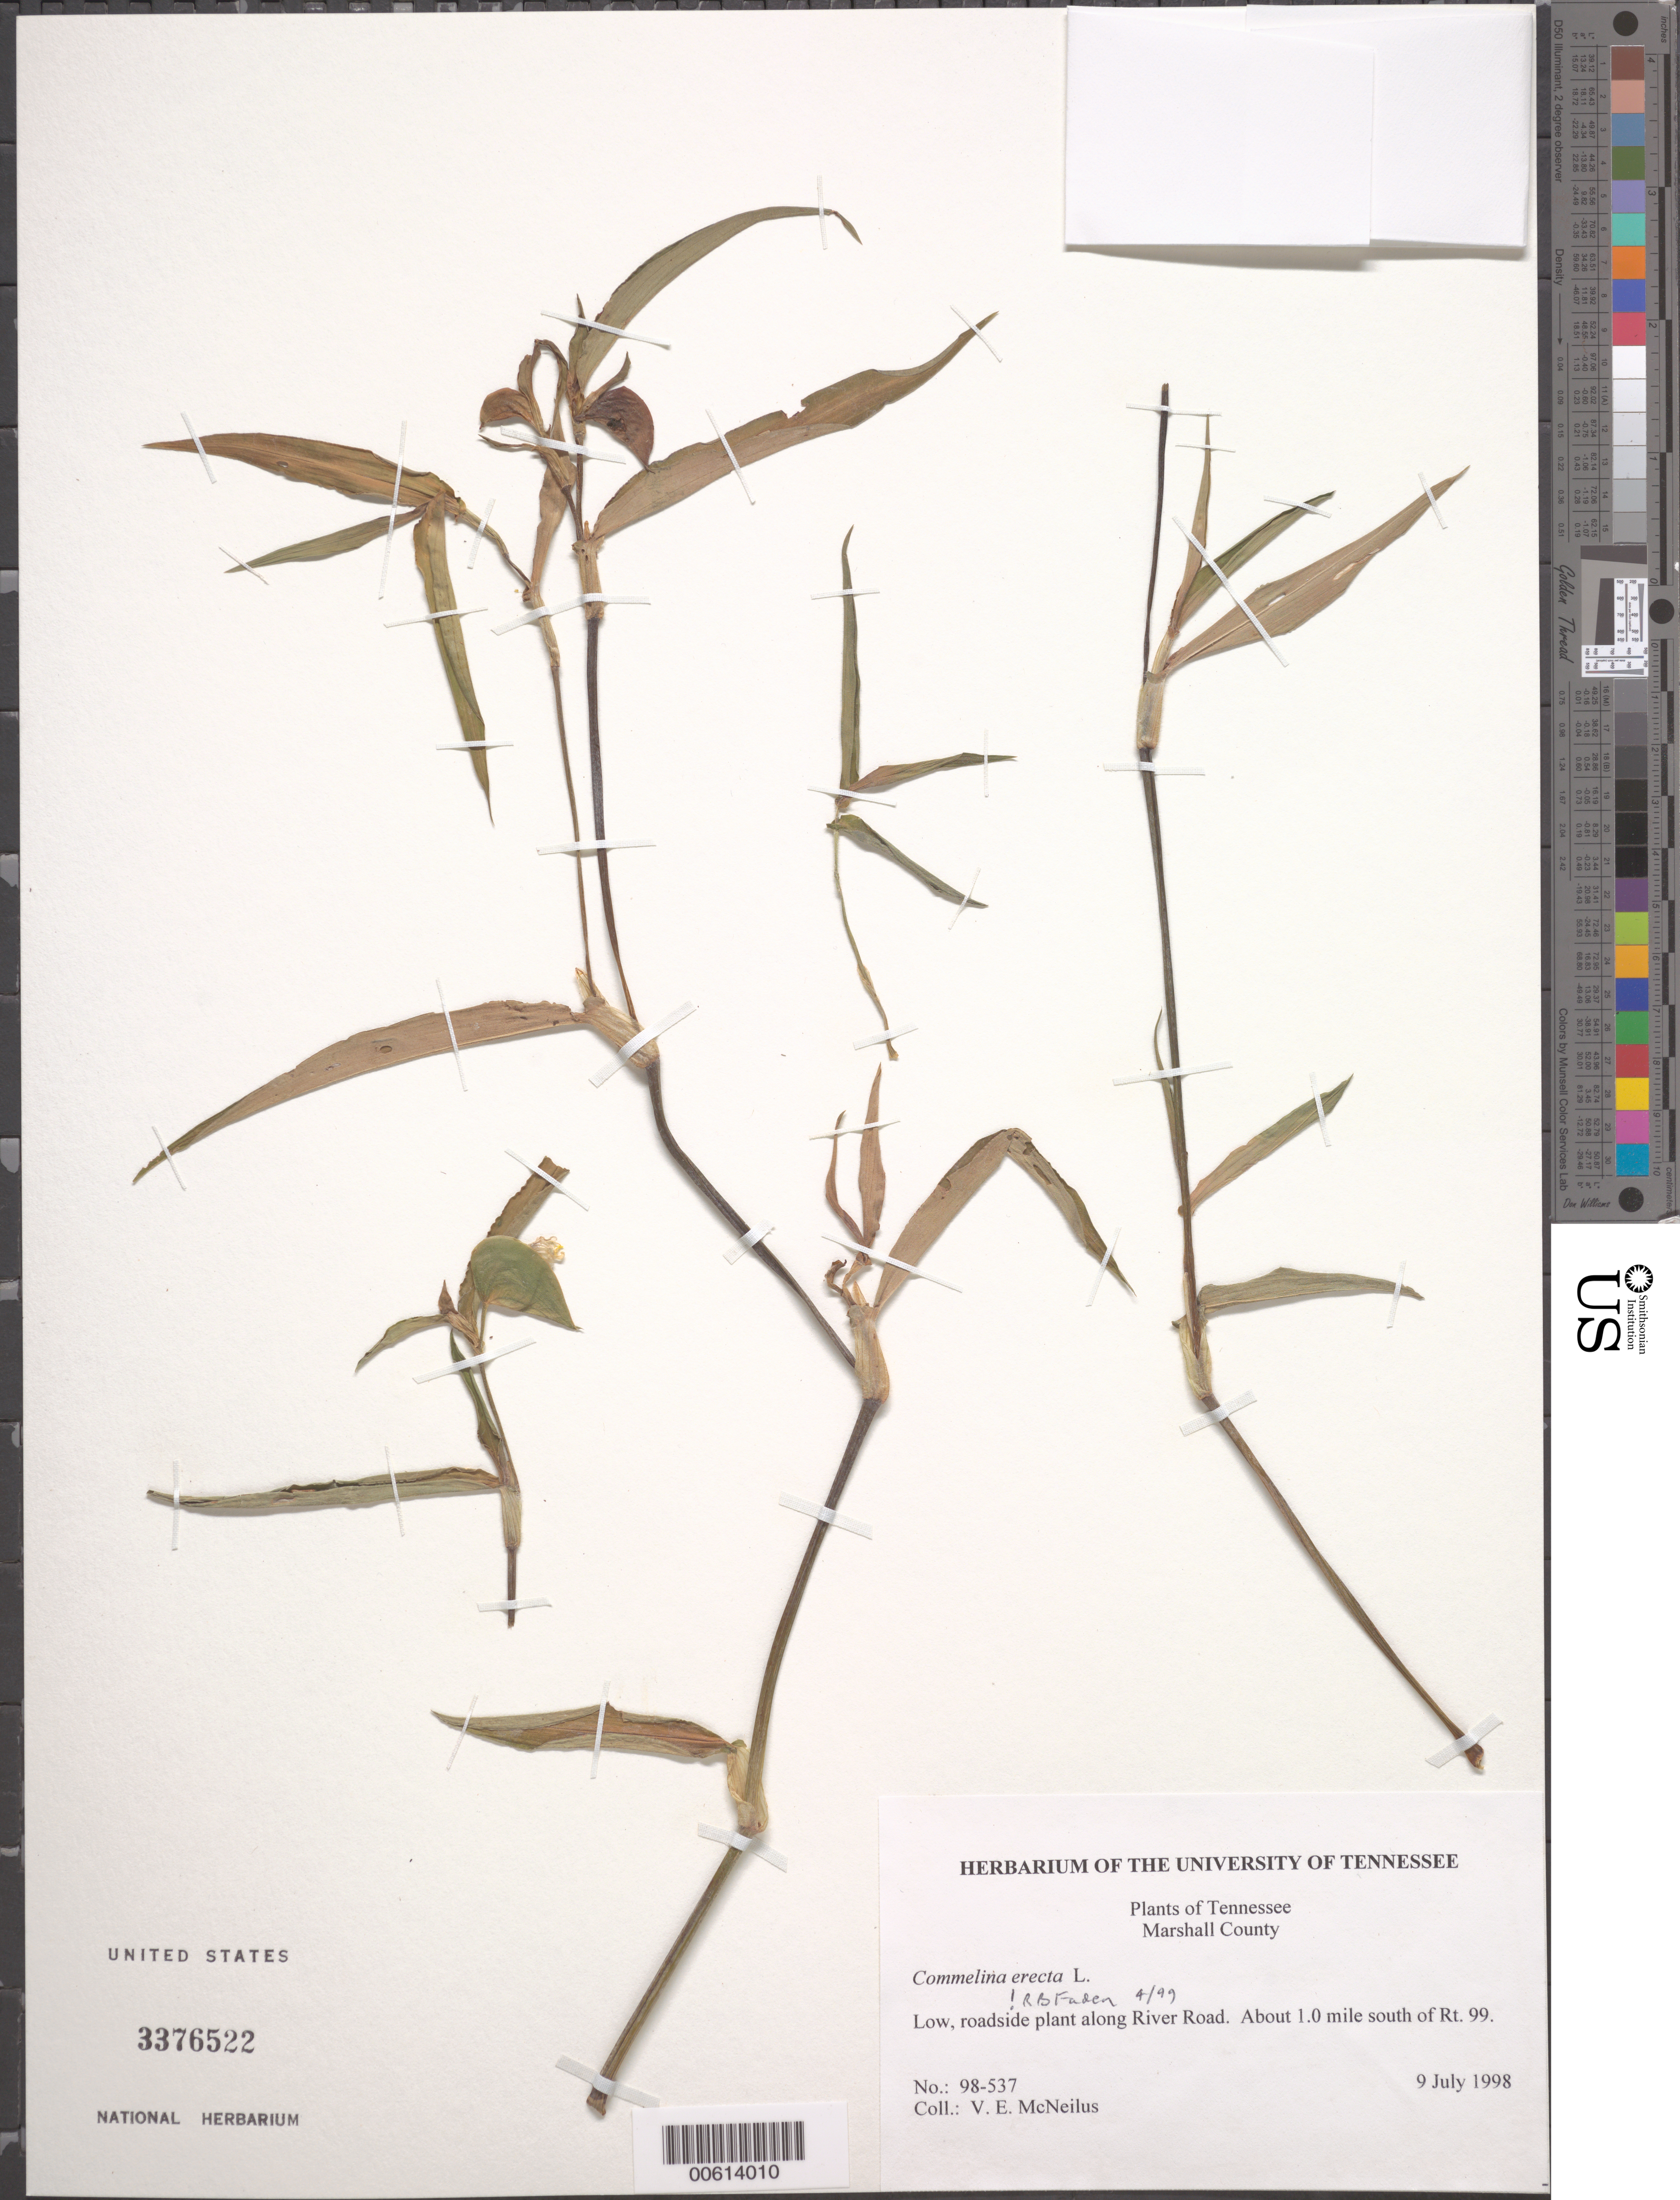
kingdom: Plantae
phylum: Tracheophyta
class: Liliopsida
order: Commelinales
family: Commelinaceae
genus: Commelina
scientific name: Commelina erecta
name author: L.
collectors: V. Mcneilus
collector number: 98-537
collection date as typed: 09 Jul 1998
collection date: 1998-07-09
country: United States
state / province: Tennessee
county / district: Marshall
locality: Along river road, s of rt. 99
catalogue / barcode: US 3376522